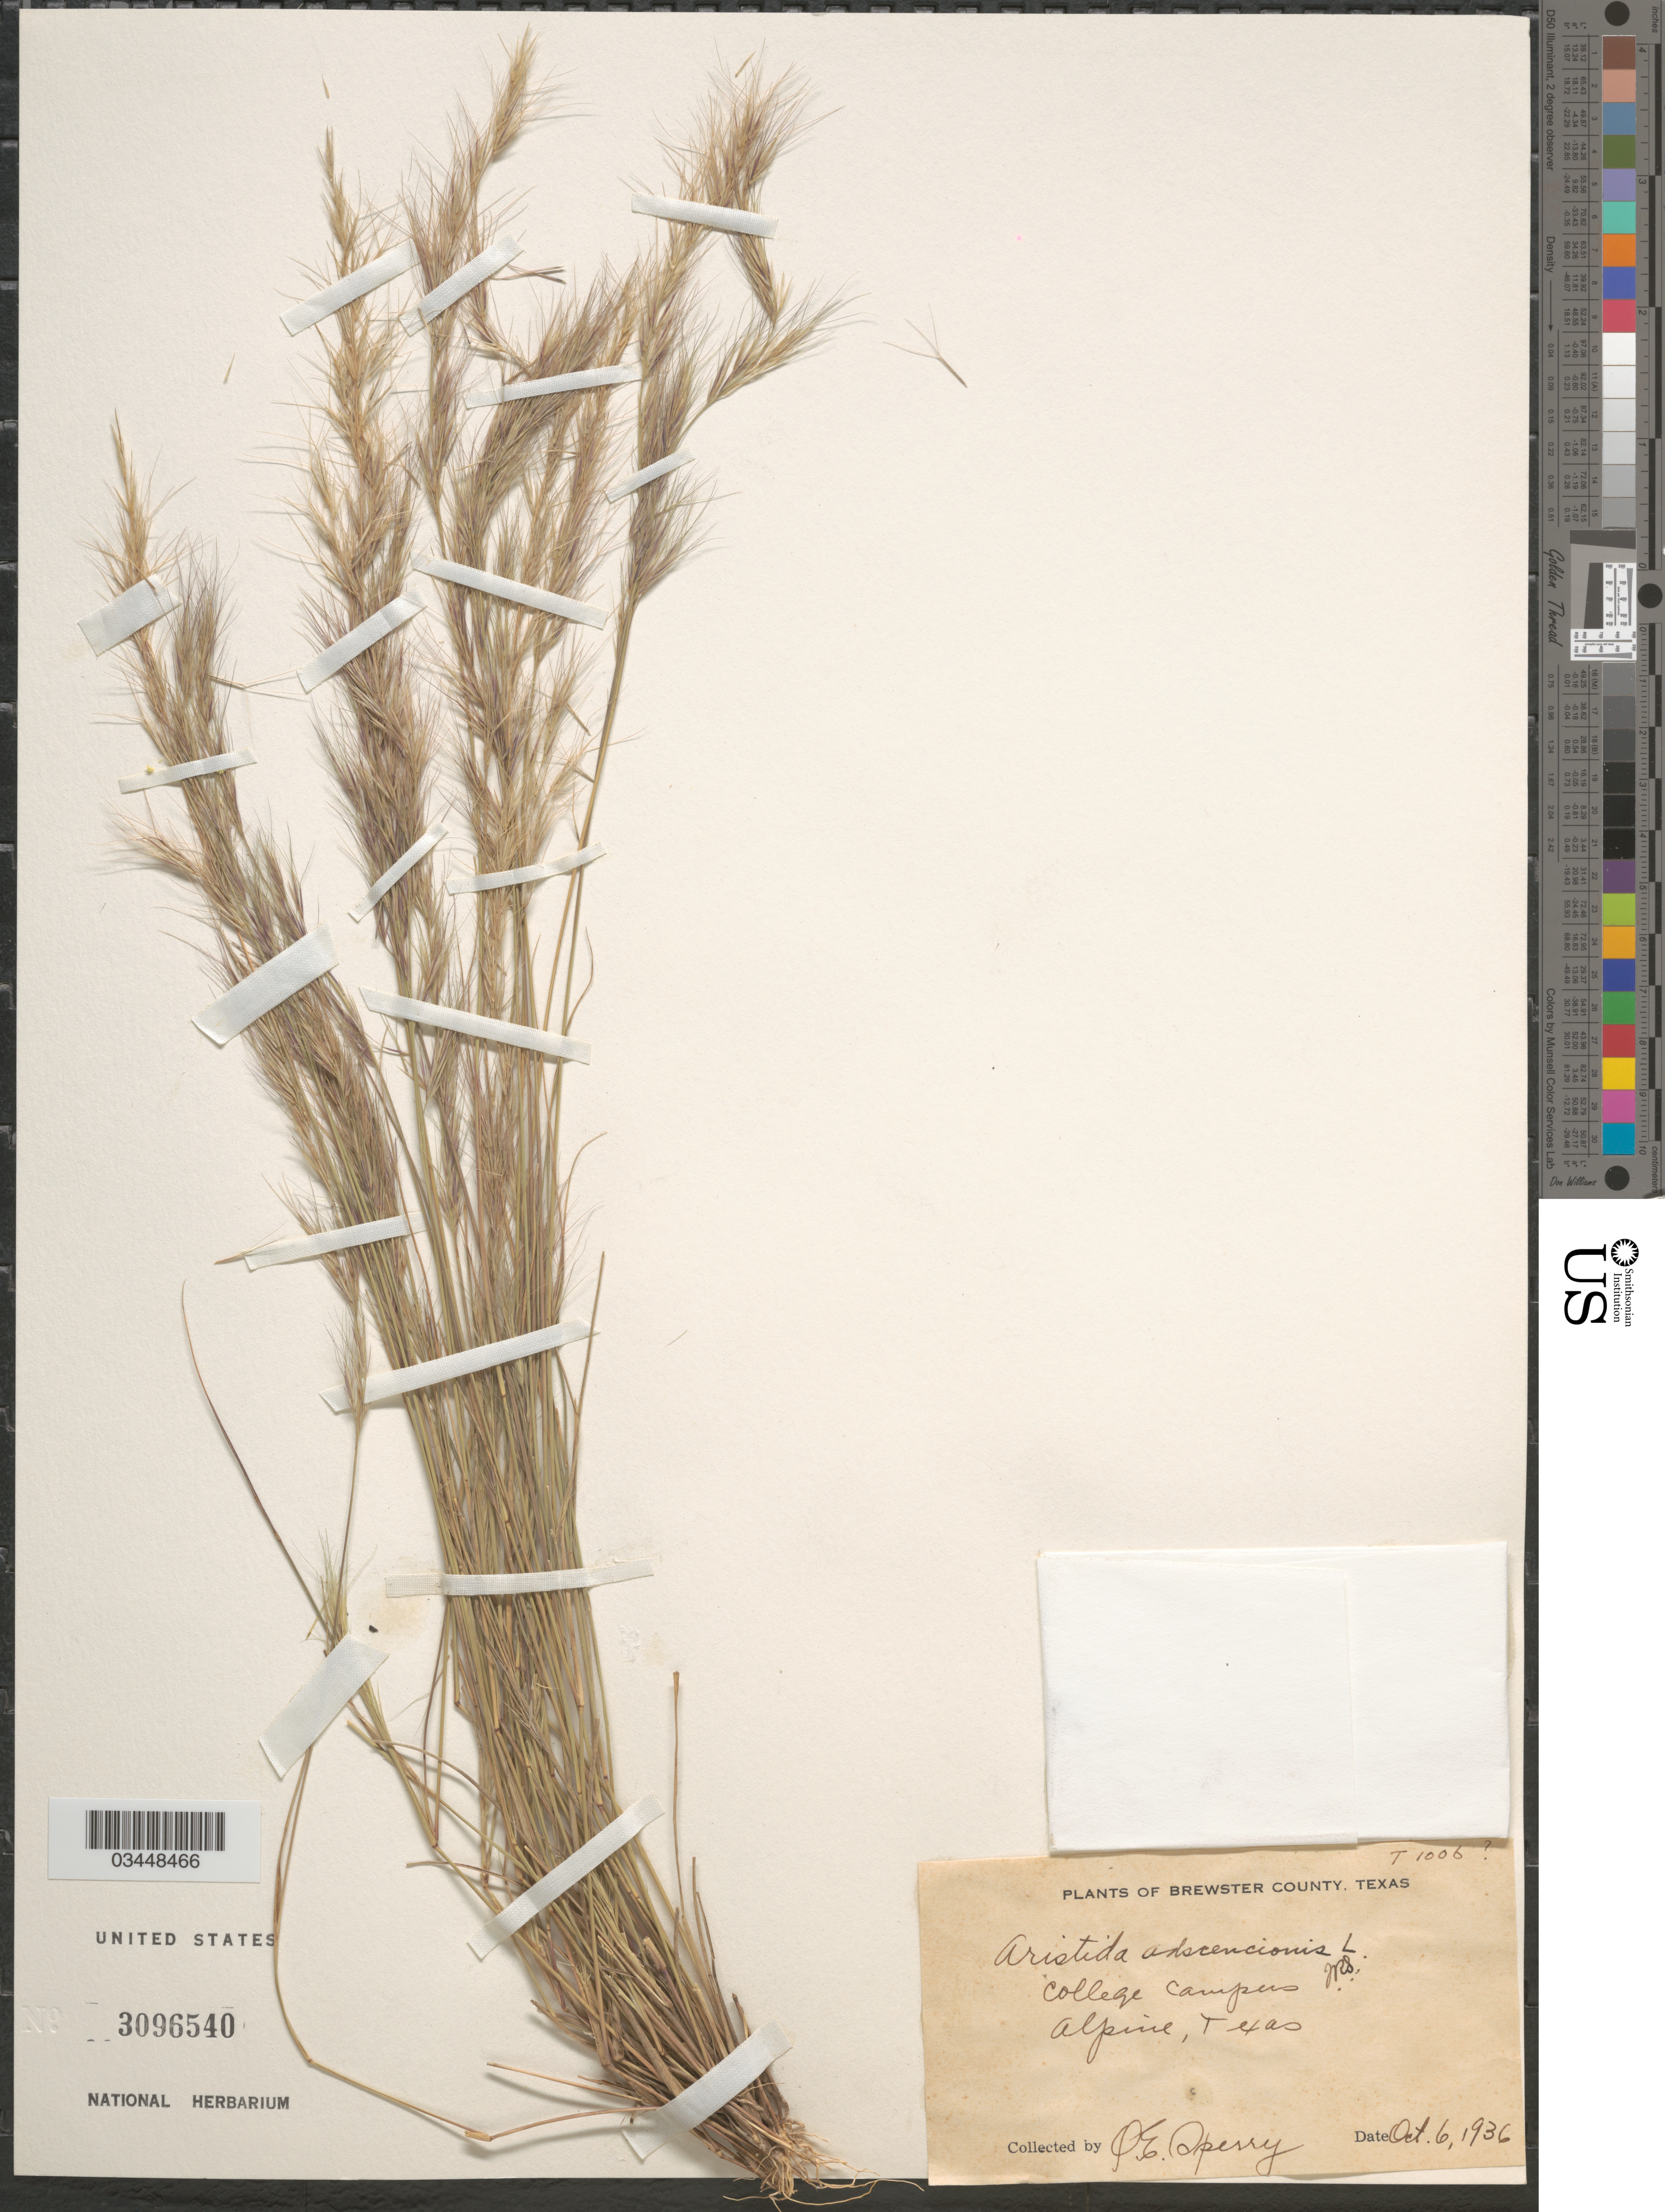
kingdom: Plantae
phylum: Tracheophyta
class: Liliopsida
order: Poales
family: Poaceae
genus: Aristida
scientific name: Aristida adscensionis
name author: L.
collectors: O. E. Sperry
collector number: T1006?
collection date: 1936-10-06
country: United States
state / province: Texas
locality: Brewster County. College Campus.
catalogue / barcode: US 3096540